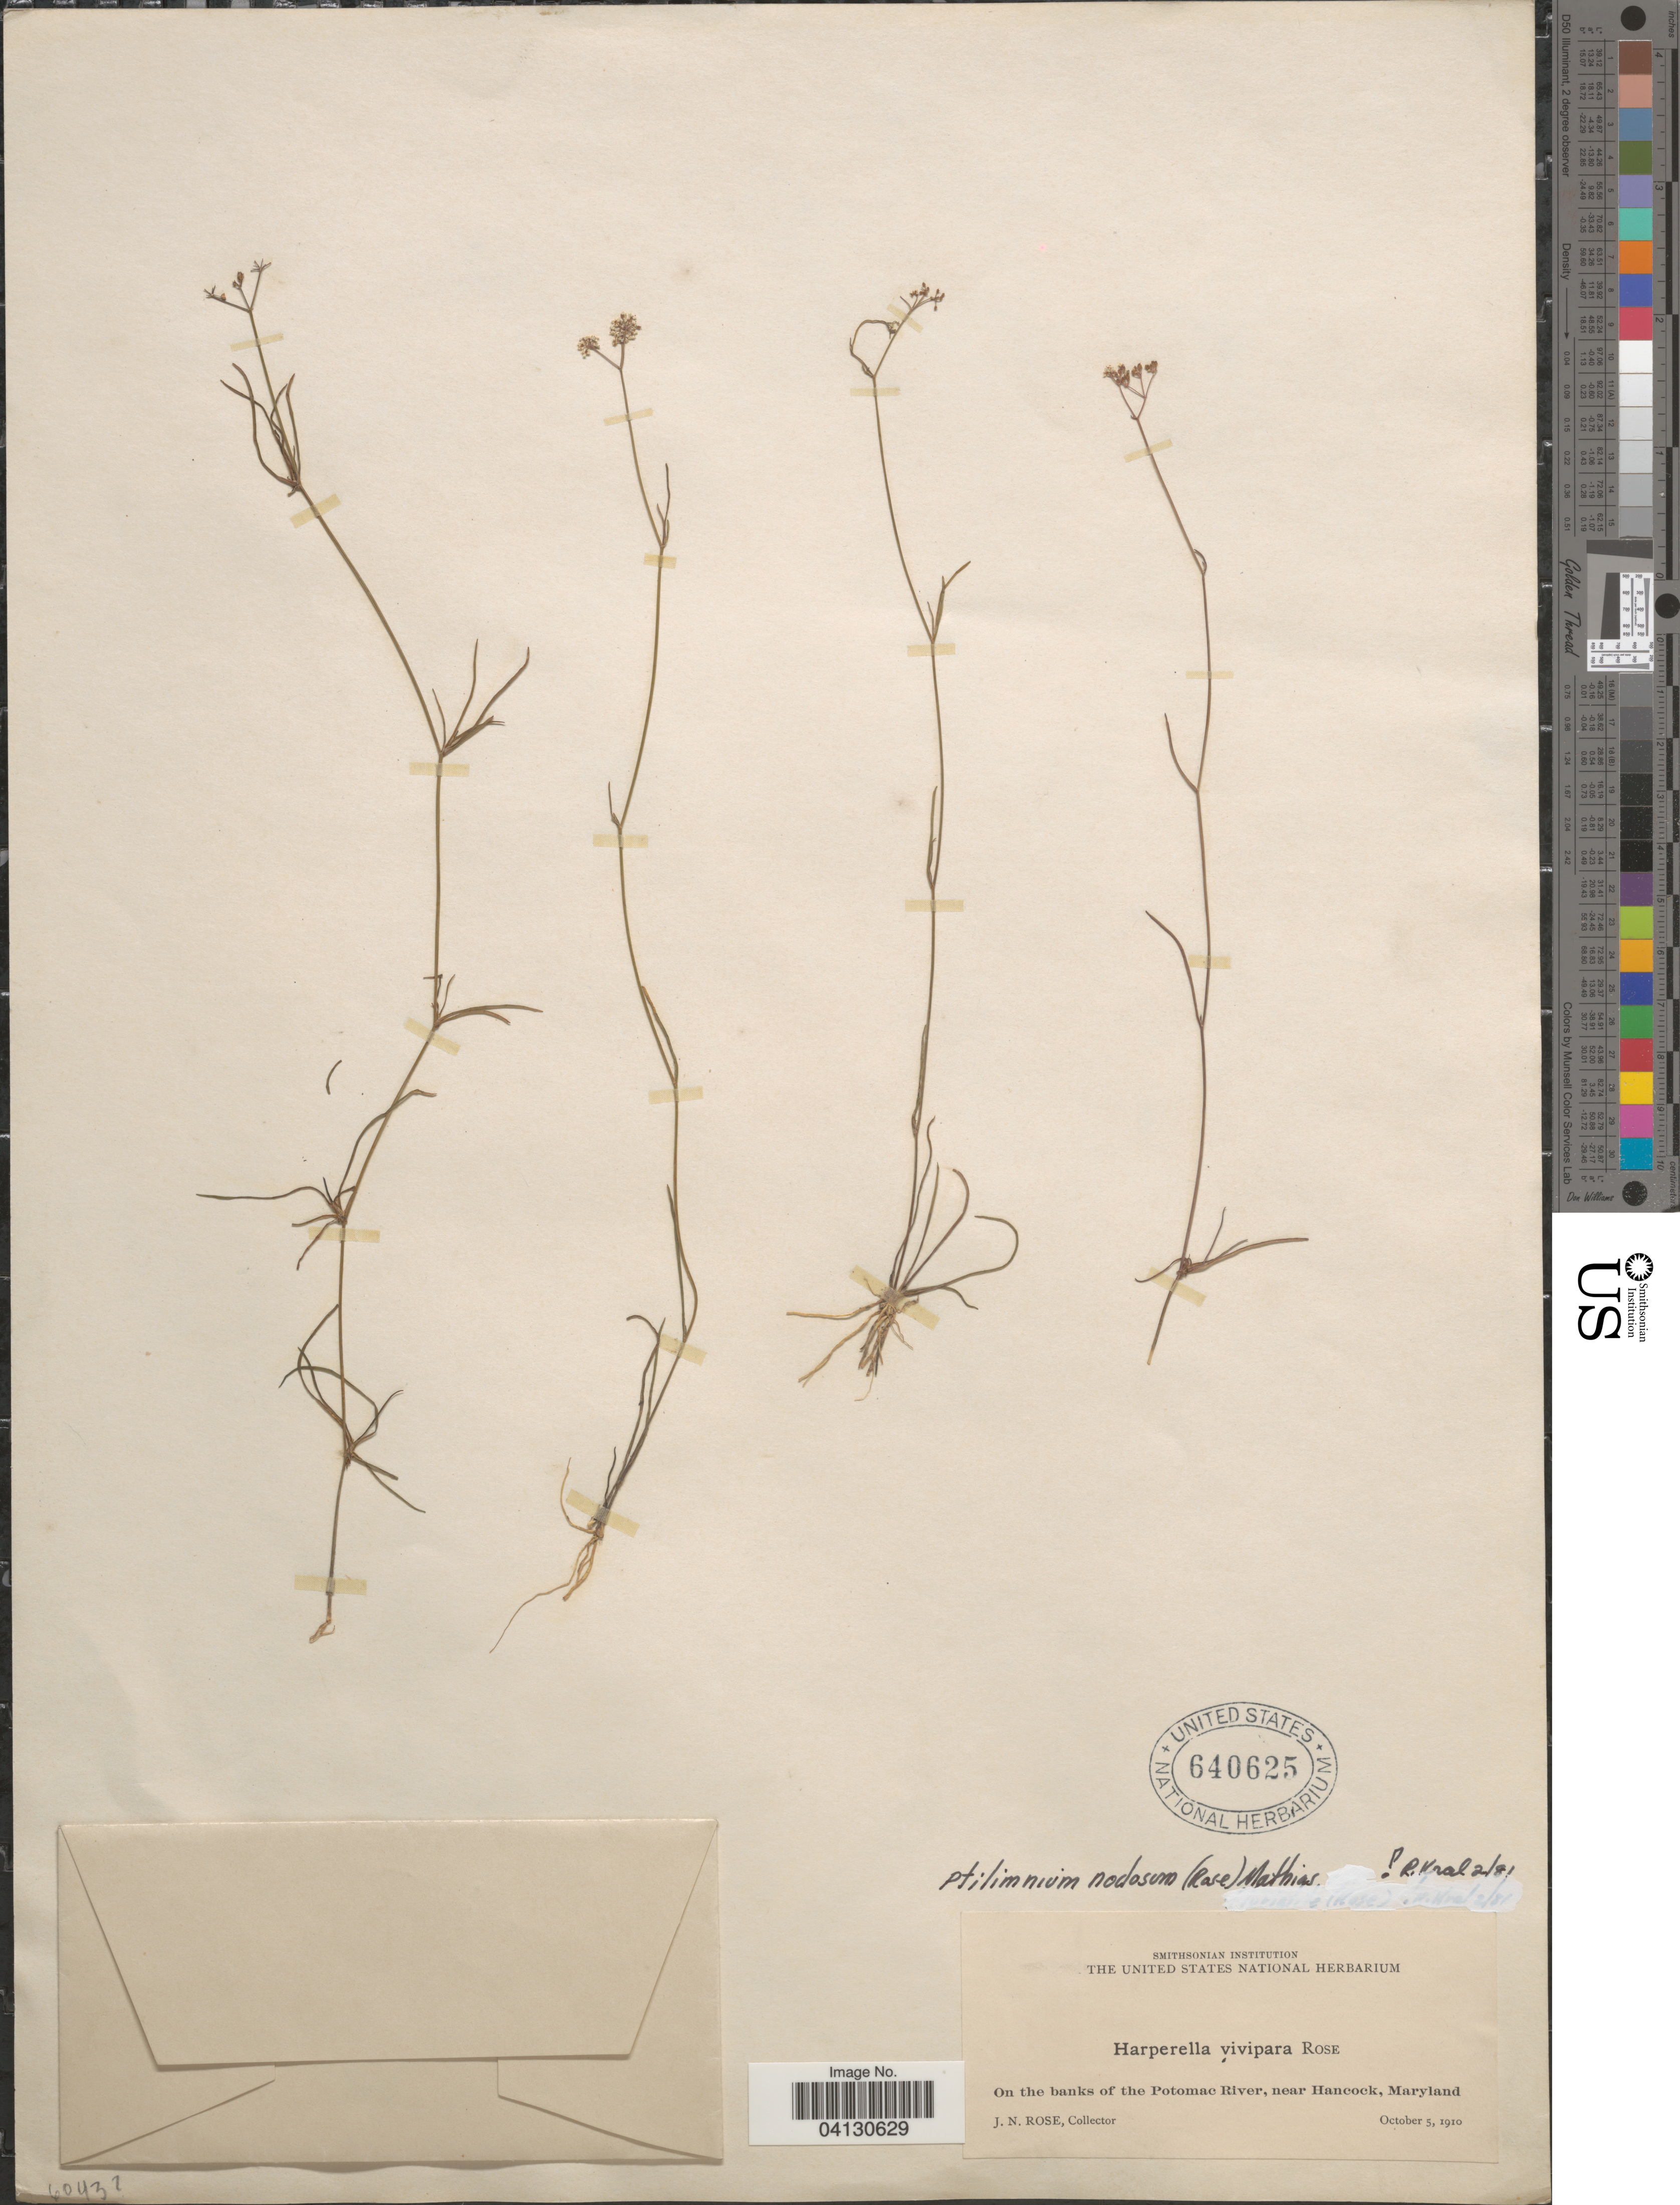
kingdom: Plantae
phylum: Tracheophyta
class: Magnoliopsida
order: Apiales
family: Apiaceae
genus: Harperella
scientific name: Harperella vivipara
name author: Rose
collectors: J. N. Rose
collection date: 1910-10-05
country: United States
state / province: Maryland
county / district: Washington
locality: On the banks of the Potomac River, near Hancock.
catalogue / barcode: US 640625